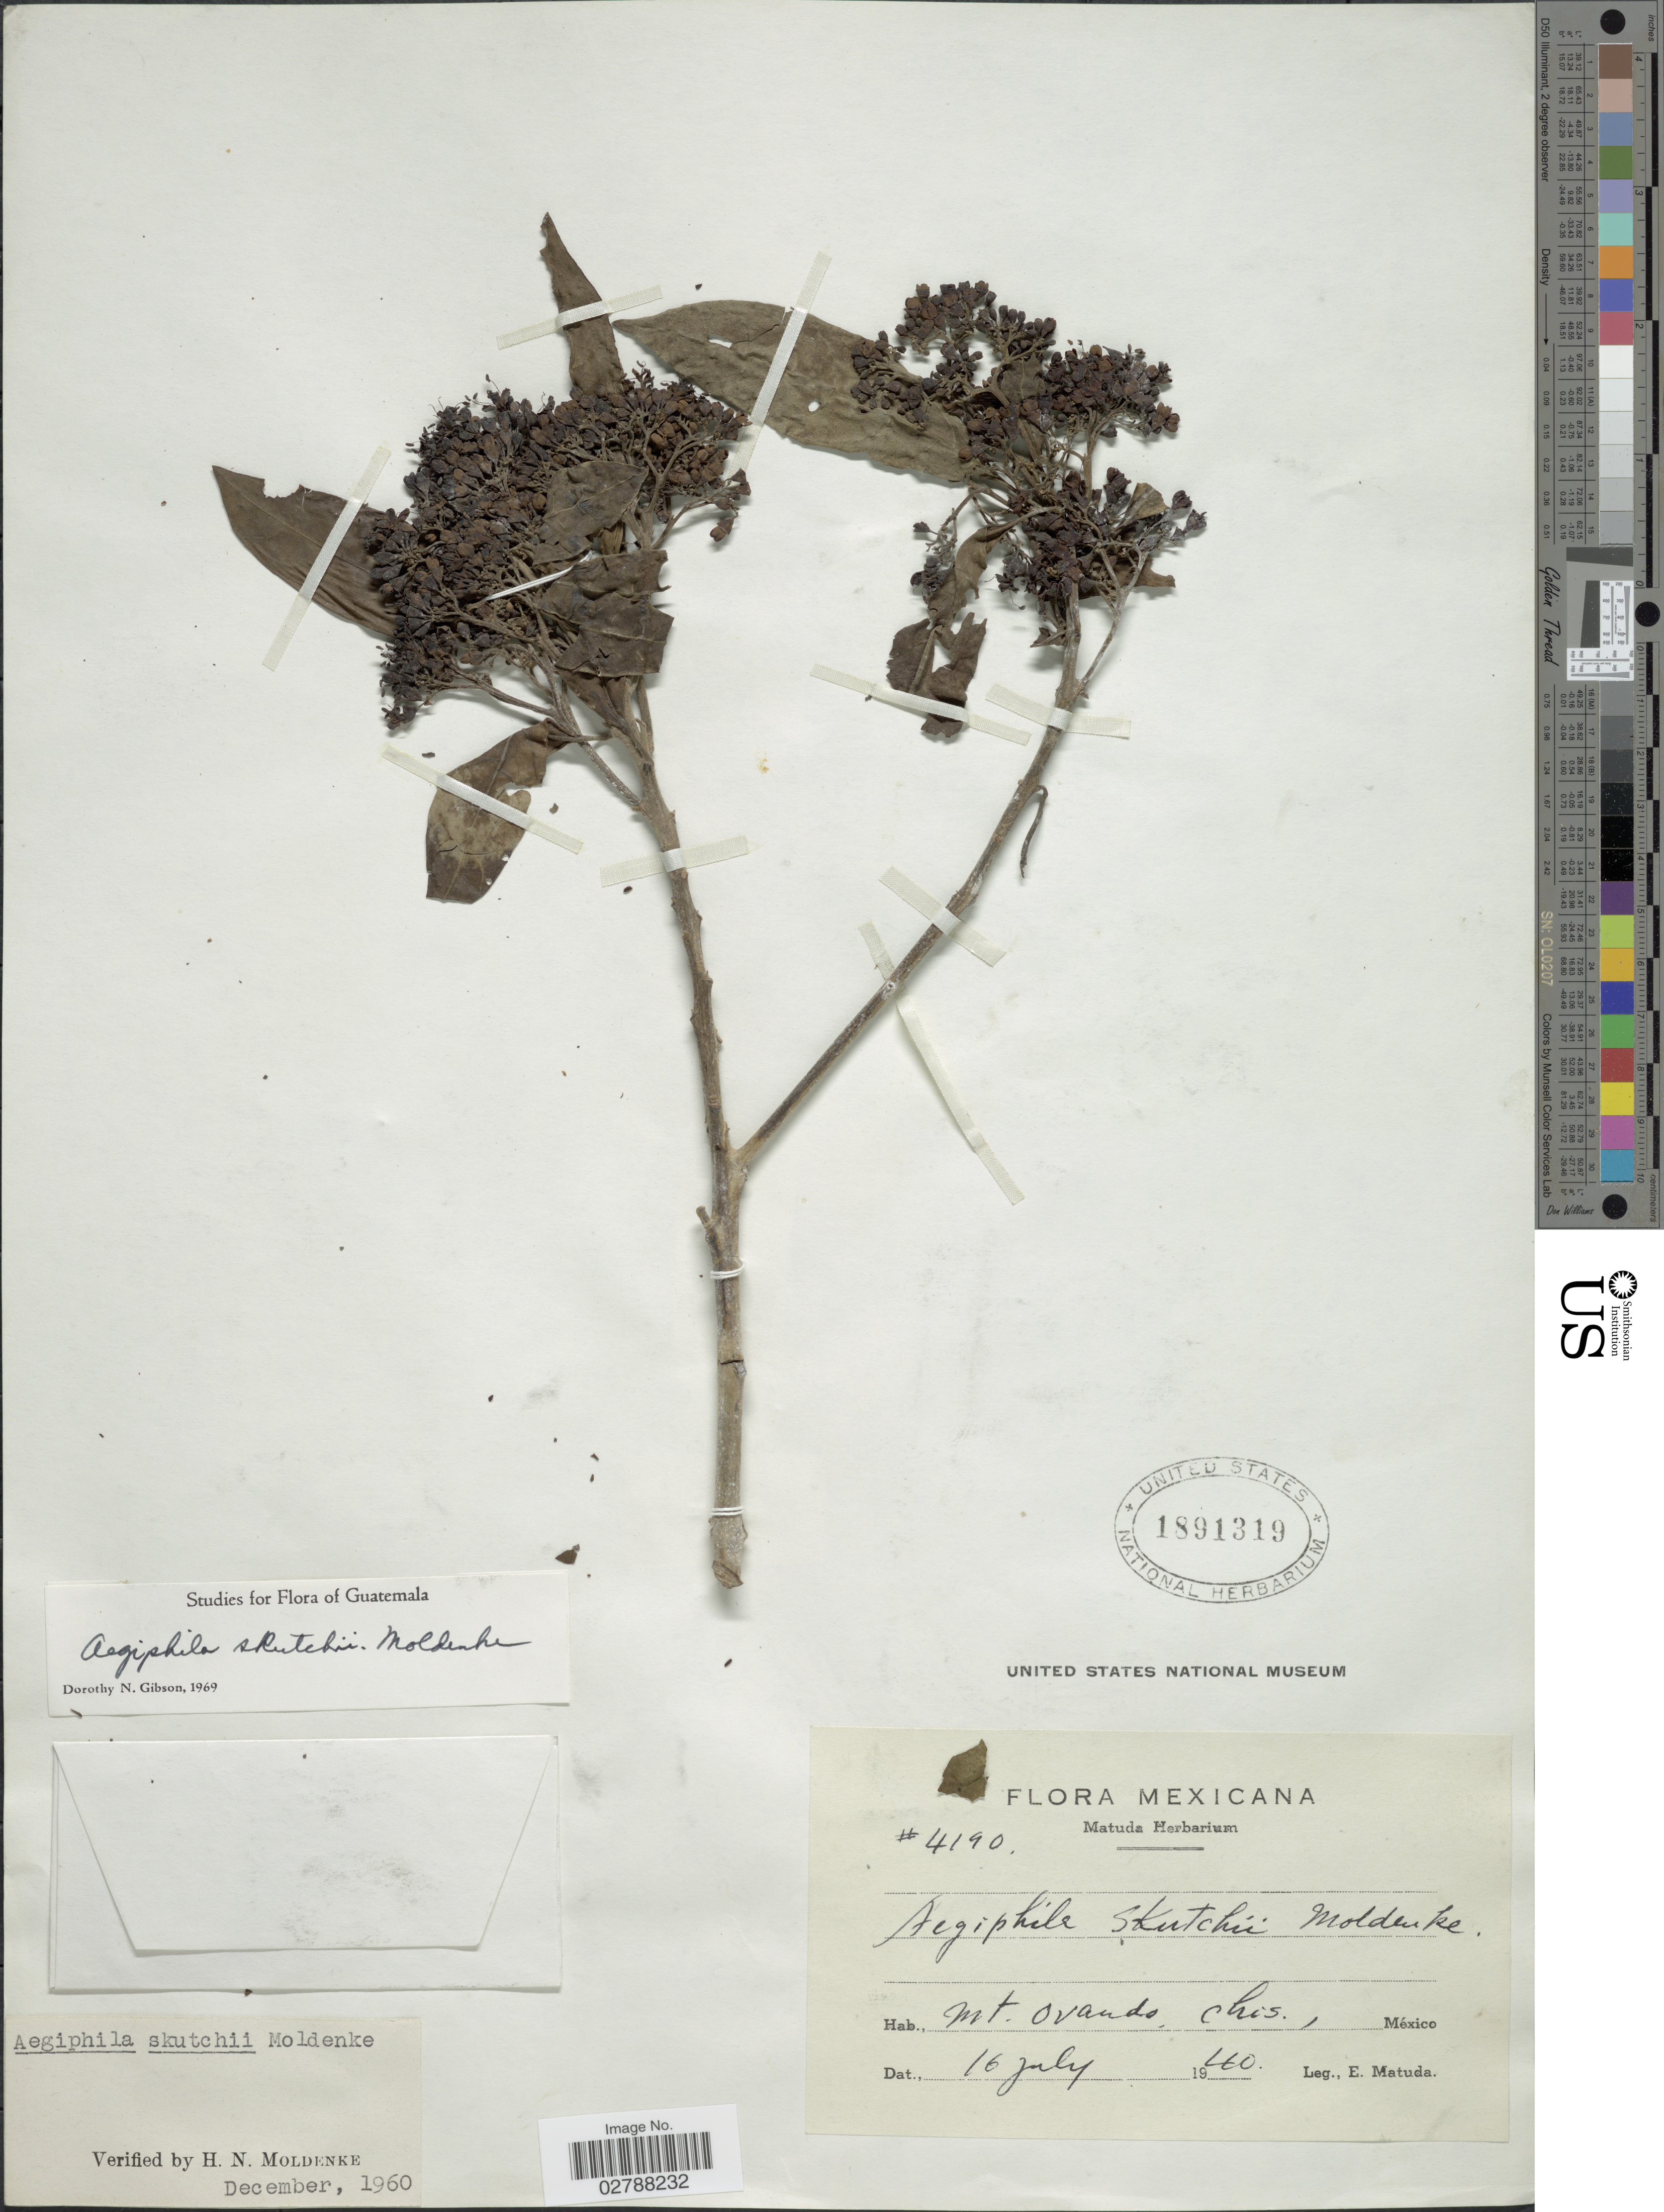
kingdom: Plantae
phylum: Tracheophyta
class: Magnoliopsida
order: Lamiales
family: Lamiaceae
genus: Aegiphila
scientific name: Aegiphila skutchii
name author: Moldenke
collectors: E. Matuda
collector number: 4190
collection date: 1940-07-16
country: Mexico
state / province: Chiapas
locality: Mt. Ovando.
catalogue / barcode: US 1891319